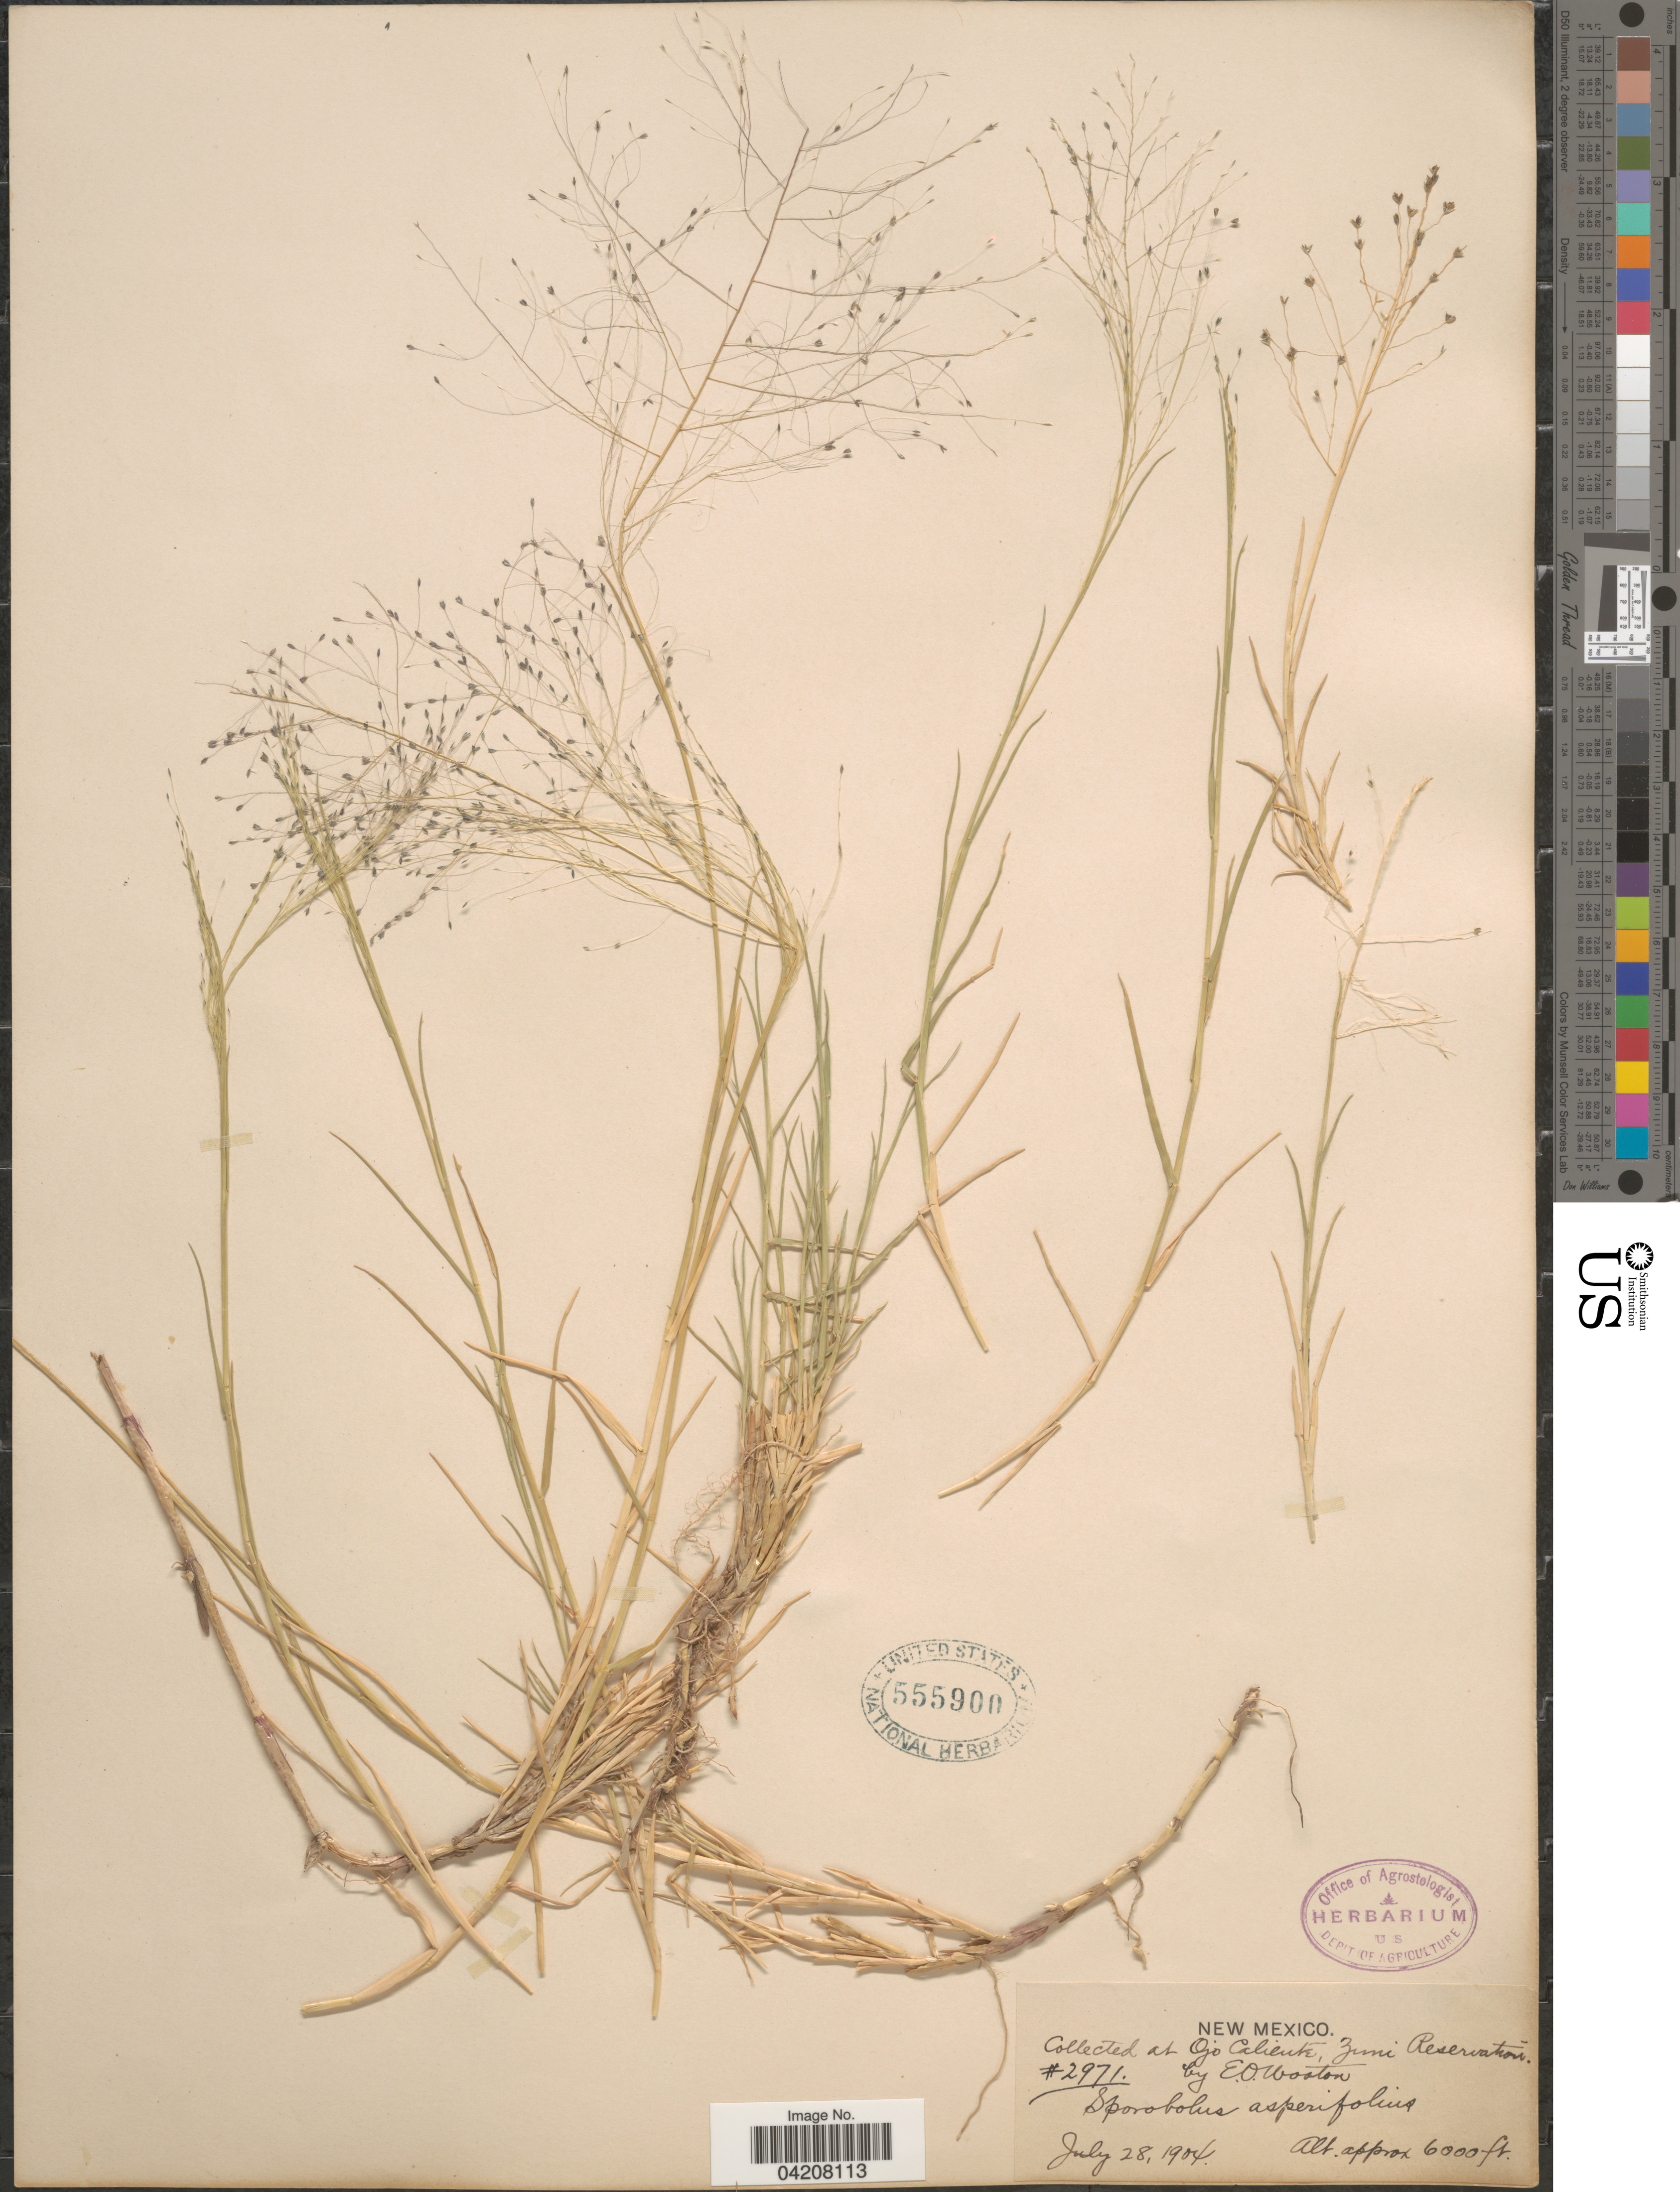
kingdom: Plantae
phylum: Tracheophyta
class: Liliopsida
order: Poales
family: Poaceae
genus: Muhlenbergia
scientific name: Muhlenbergia asperifolia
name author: (Nees & Meyen ex Trin.) Parodi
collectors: E. O. Wooton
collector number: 2971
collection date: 1904-07-28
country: United States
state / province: New Mexico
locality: At Ojo Caliente, Zuni Reservation.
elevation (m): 1829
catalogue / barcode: US 555900